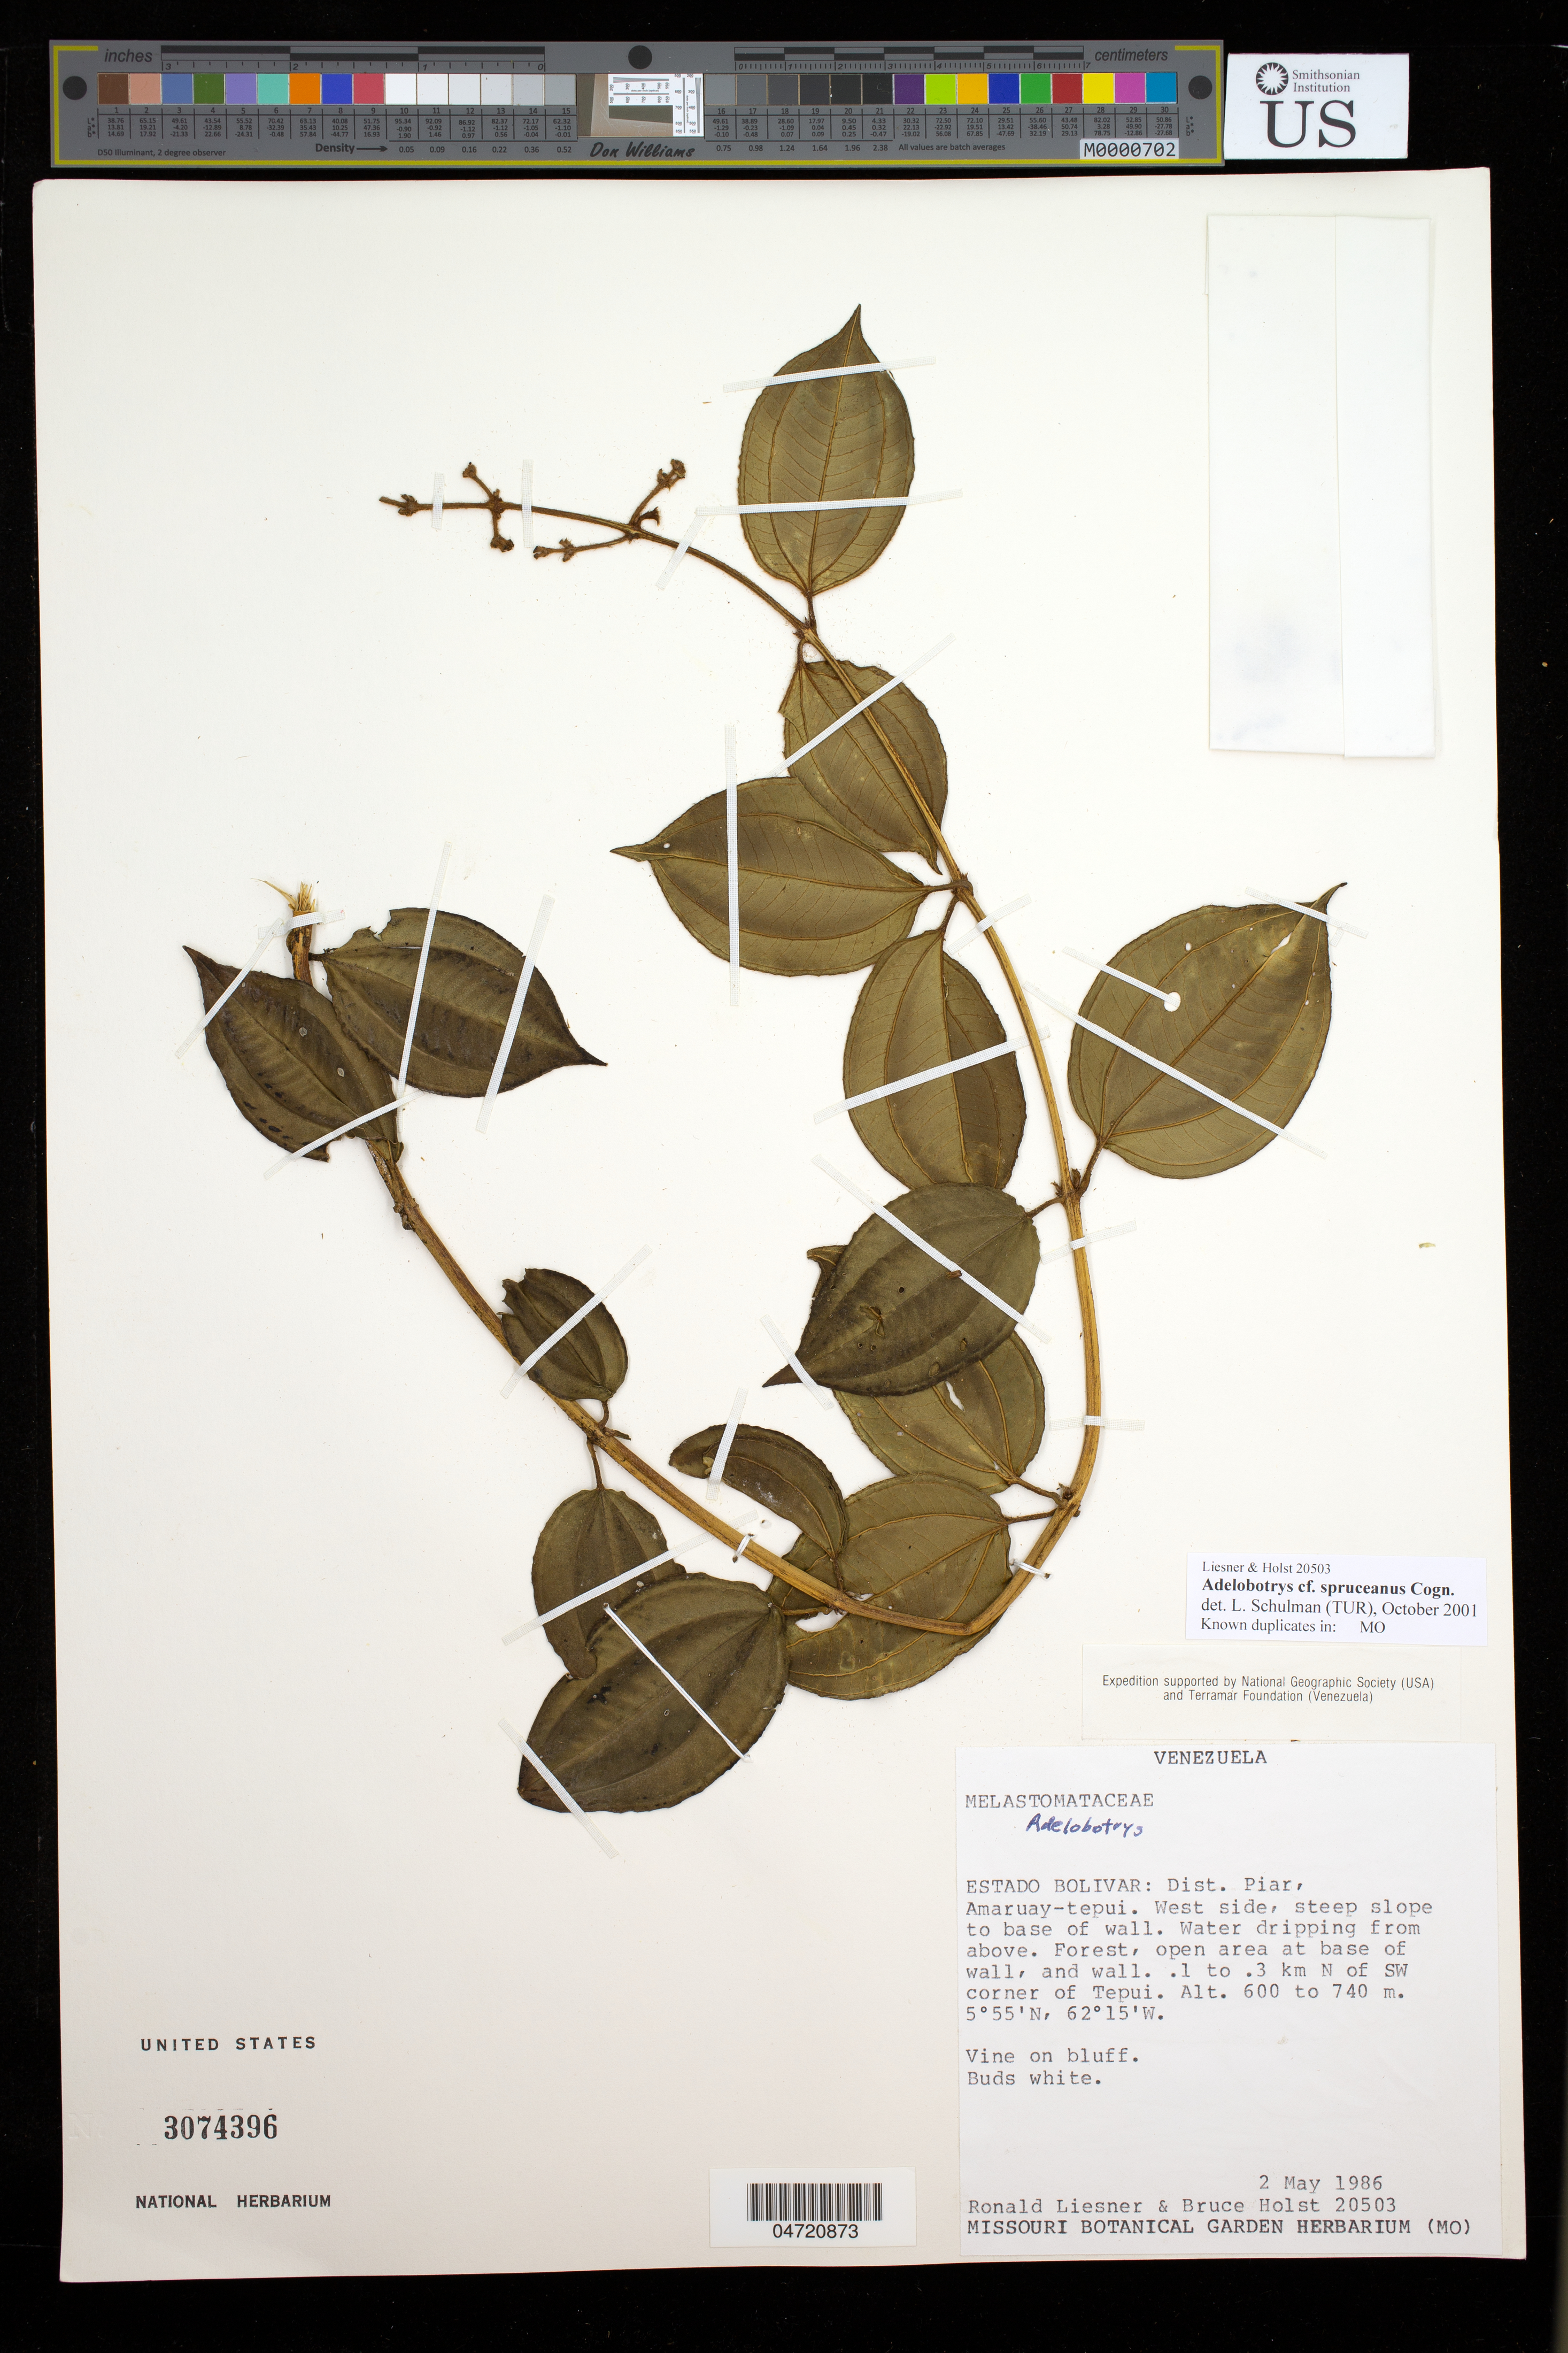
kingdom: Plantae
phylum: Tracheophyta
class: Magnoliopsida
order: Myrtales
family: Melastomataceae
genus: Adelobotrys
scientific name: Adelobotrys spruceana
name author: Cogn.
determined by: Schulman, Leif, (TUR), University of Turku (FINLAND)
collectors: R. L. Liesner & B. Holst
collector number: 20503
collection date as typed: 2-May-86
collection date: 1986-05-02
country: Venezuela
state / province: Bolívar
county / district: Piar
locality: Amaruay-tepuí, W side, 0.1-0.3 km N of SW corner of tepuí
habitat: On bluff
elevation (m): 600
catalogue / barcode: US 3074396